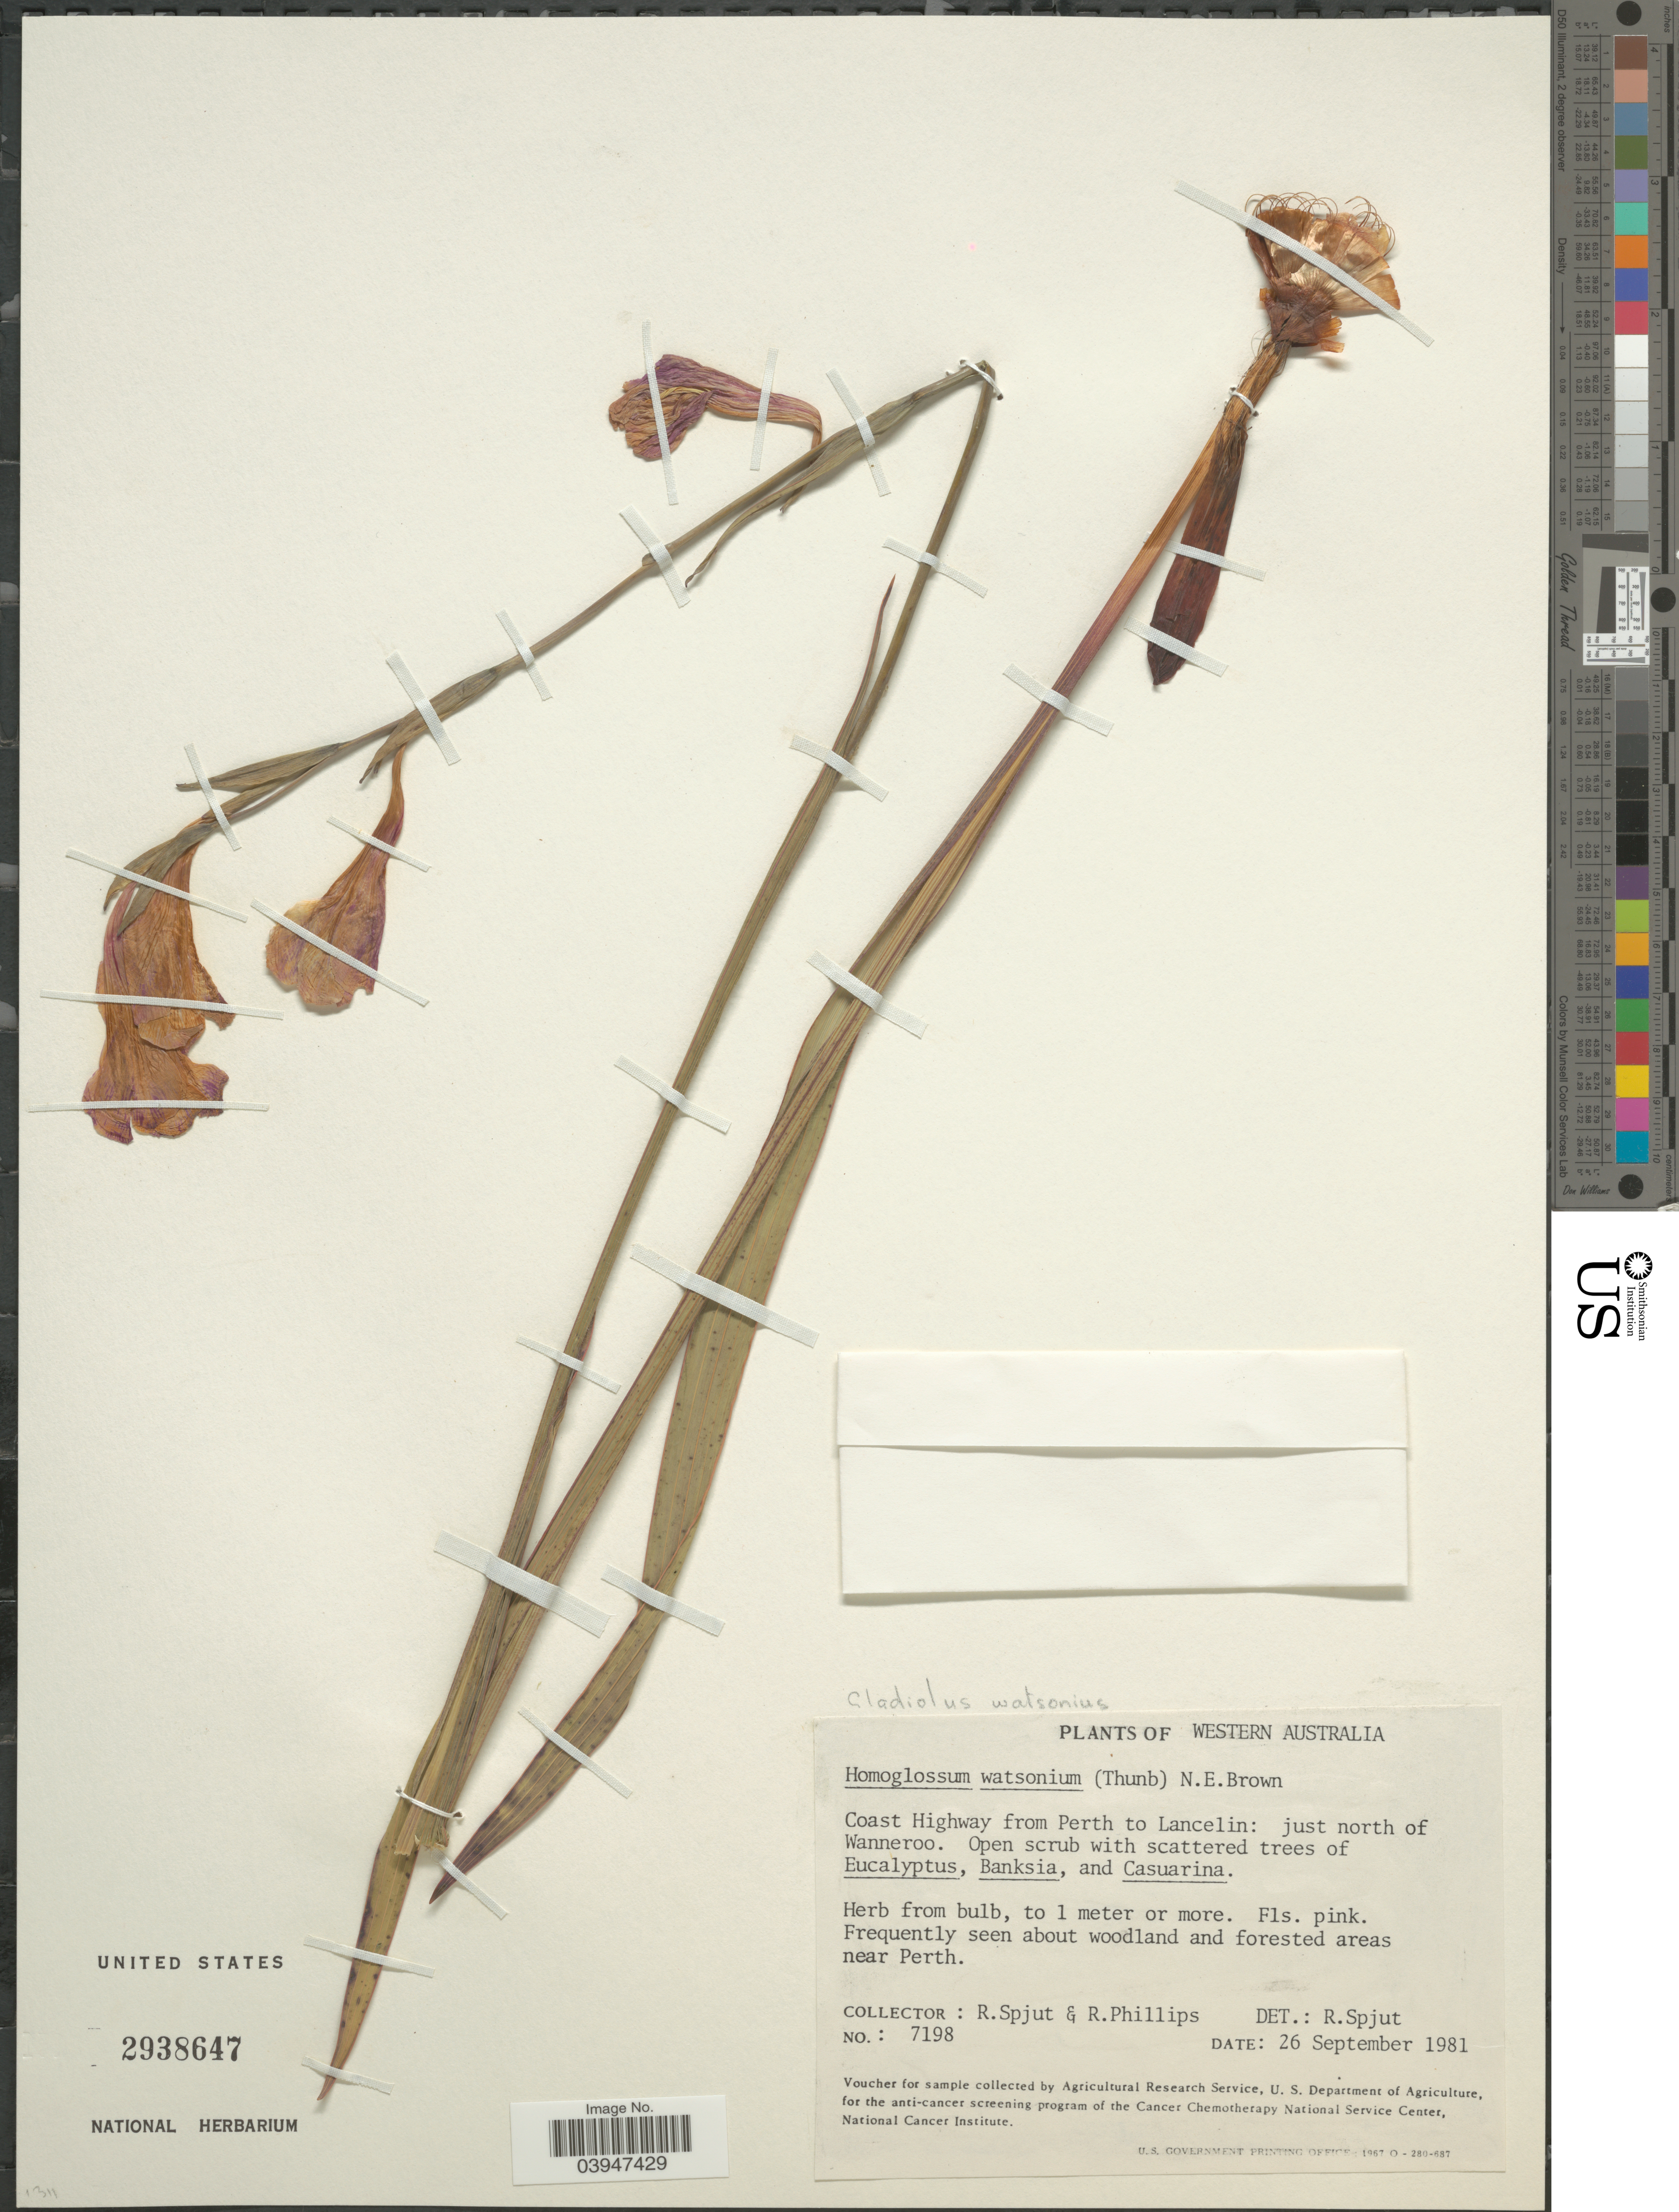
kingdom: Plantae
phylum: Tracheophyta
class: Liliopsida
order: Asparagales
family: Iridaceae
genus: Gladiolus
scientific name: Gladiolus watsonius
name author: Thunb.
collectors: R. Spjut & R. Phillips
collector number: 7198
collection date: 1981-09-26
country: Australia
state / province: Western Australia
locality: Coast Highway from Perth to Lancelin: just north of Wanneroo.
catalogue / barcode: US 2938647